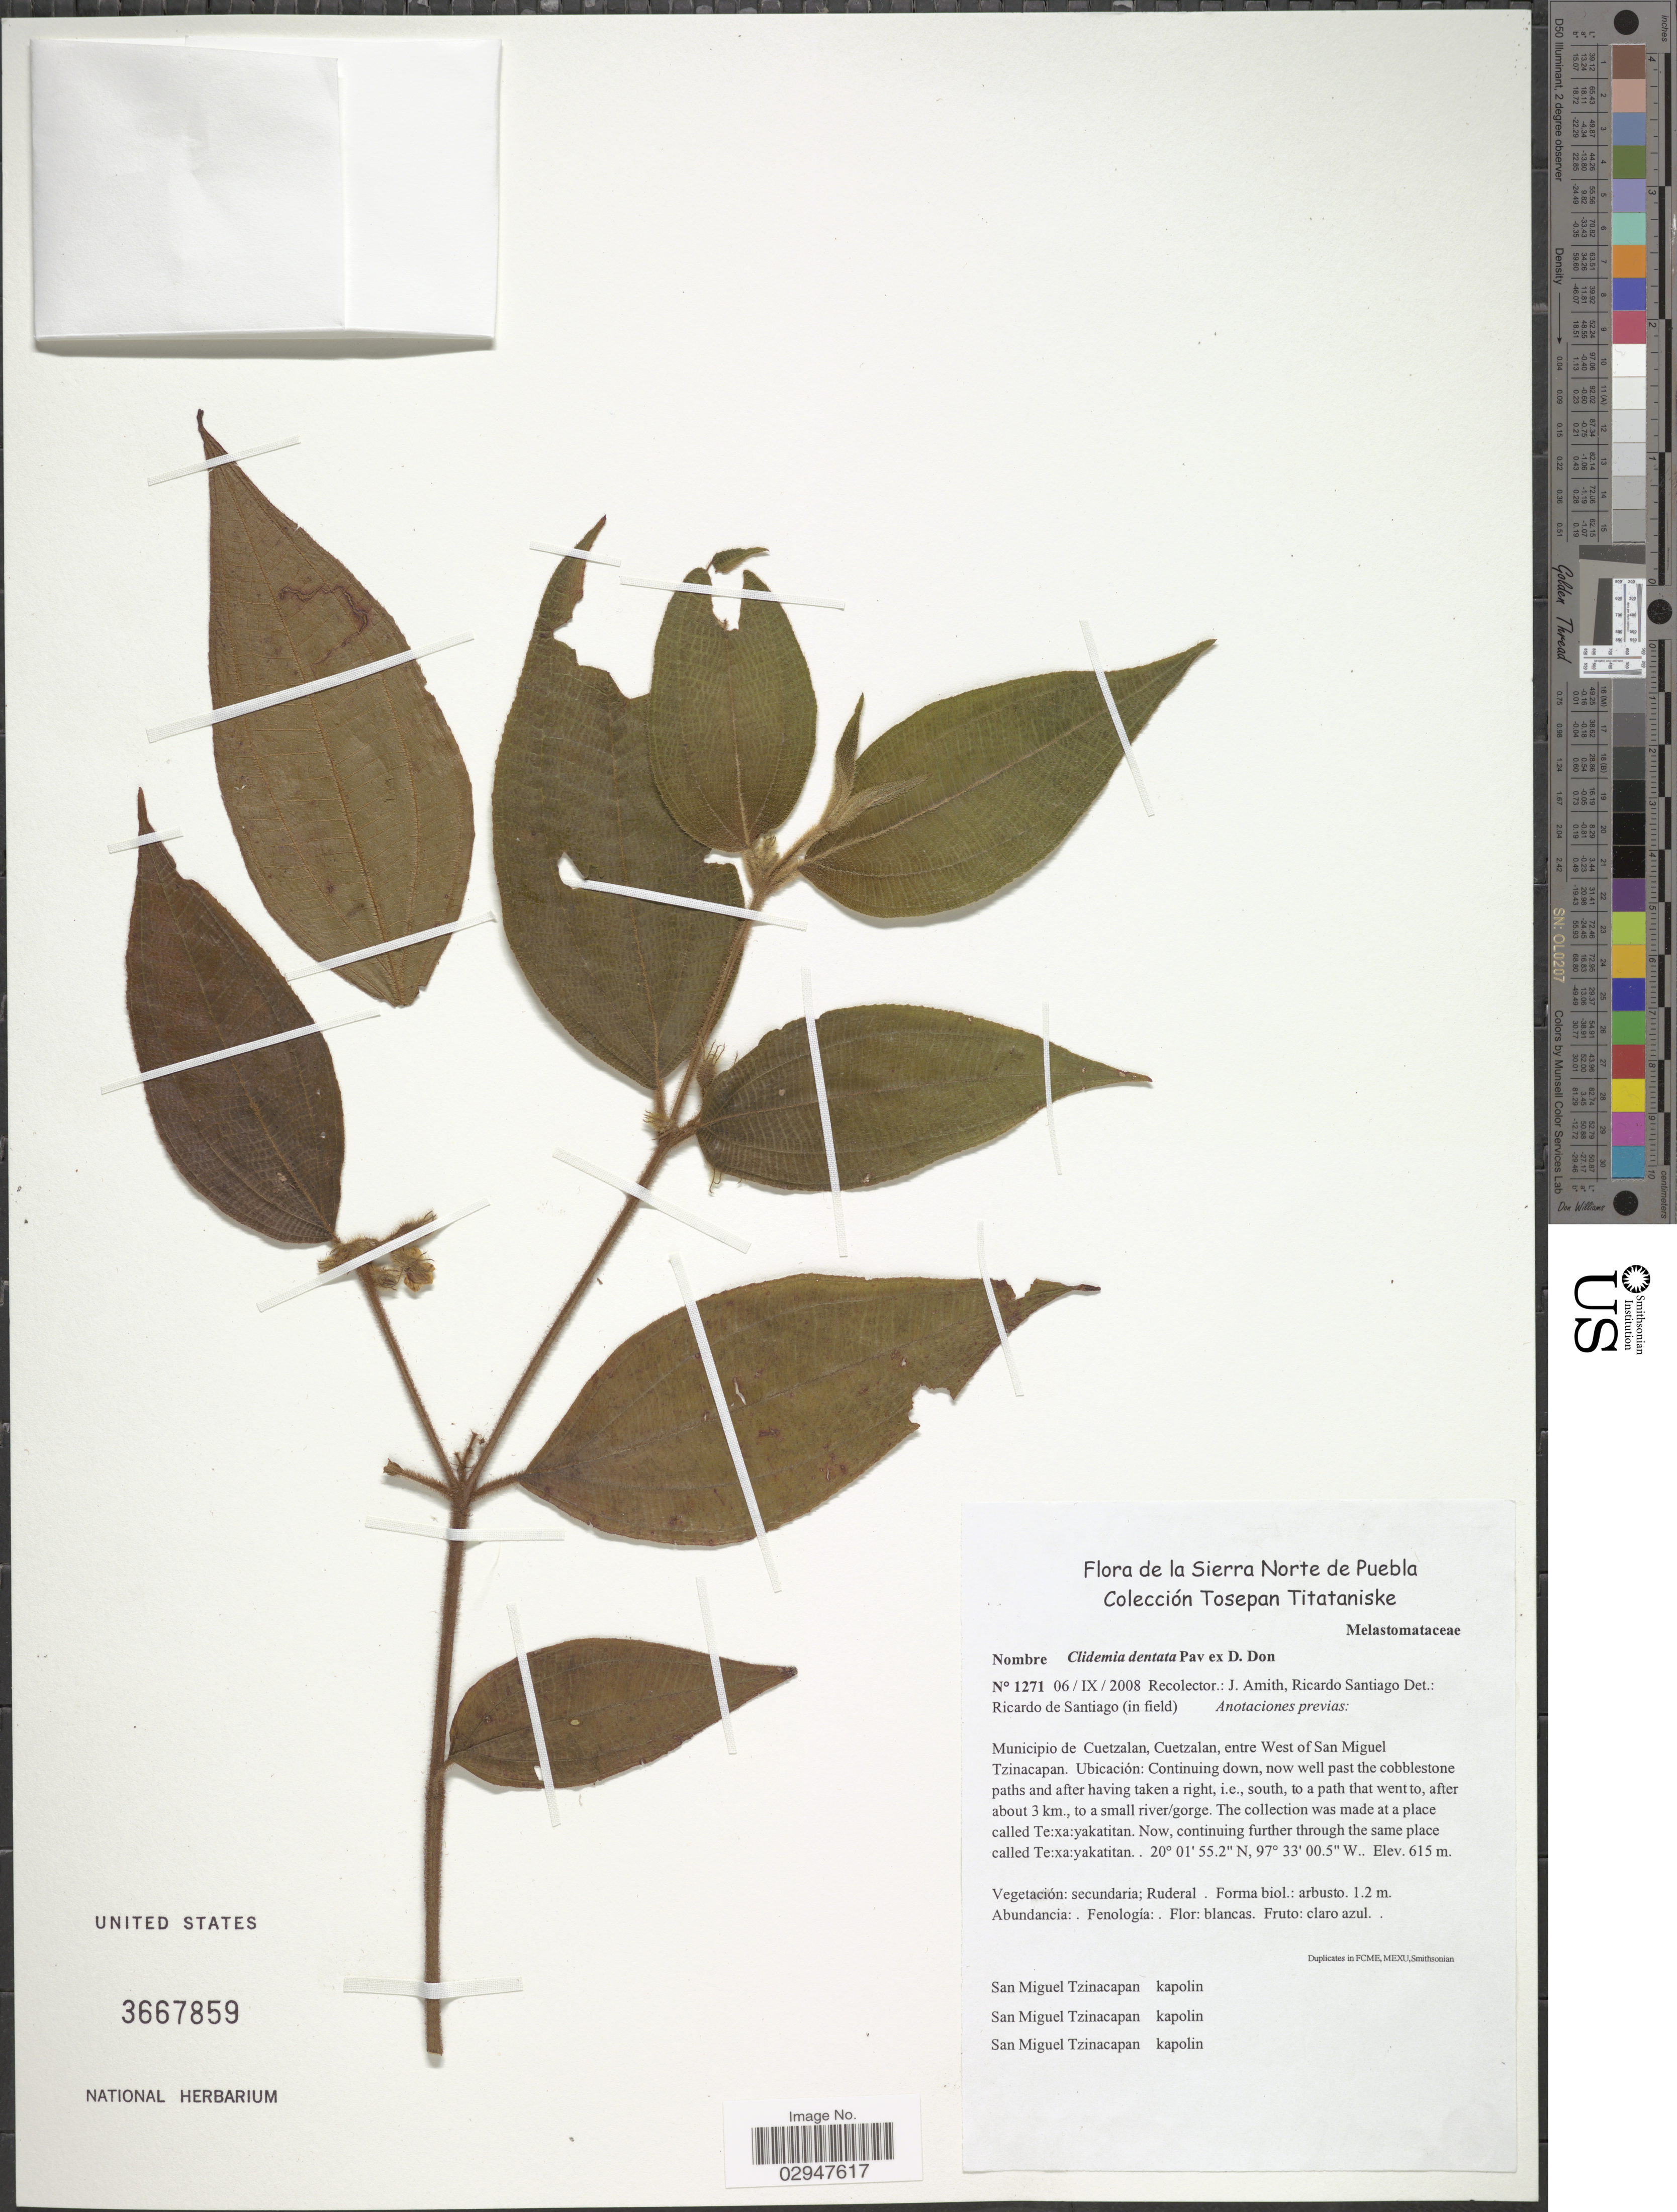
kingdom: Plantae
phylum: Tracheophyta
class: Magnoliopsida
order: Myrtales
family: Melastomataceae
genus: Clidemia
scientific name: Clidemia dentata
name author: D. Don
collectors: J. D. Amith & R. Santiago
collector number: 1271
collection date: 2008-09-06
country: Mexico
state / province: Puebla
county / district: Cuetzalan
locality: Sierra Norte de Puebla. Municipio de Cuetzalan, Cuetzalan, entre West of San miguel Tzinacapan.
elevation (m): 615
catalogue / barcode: US 3667859